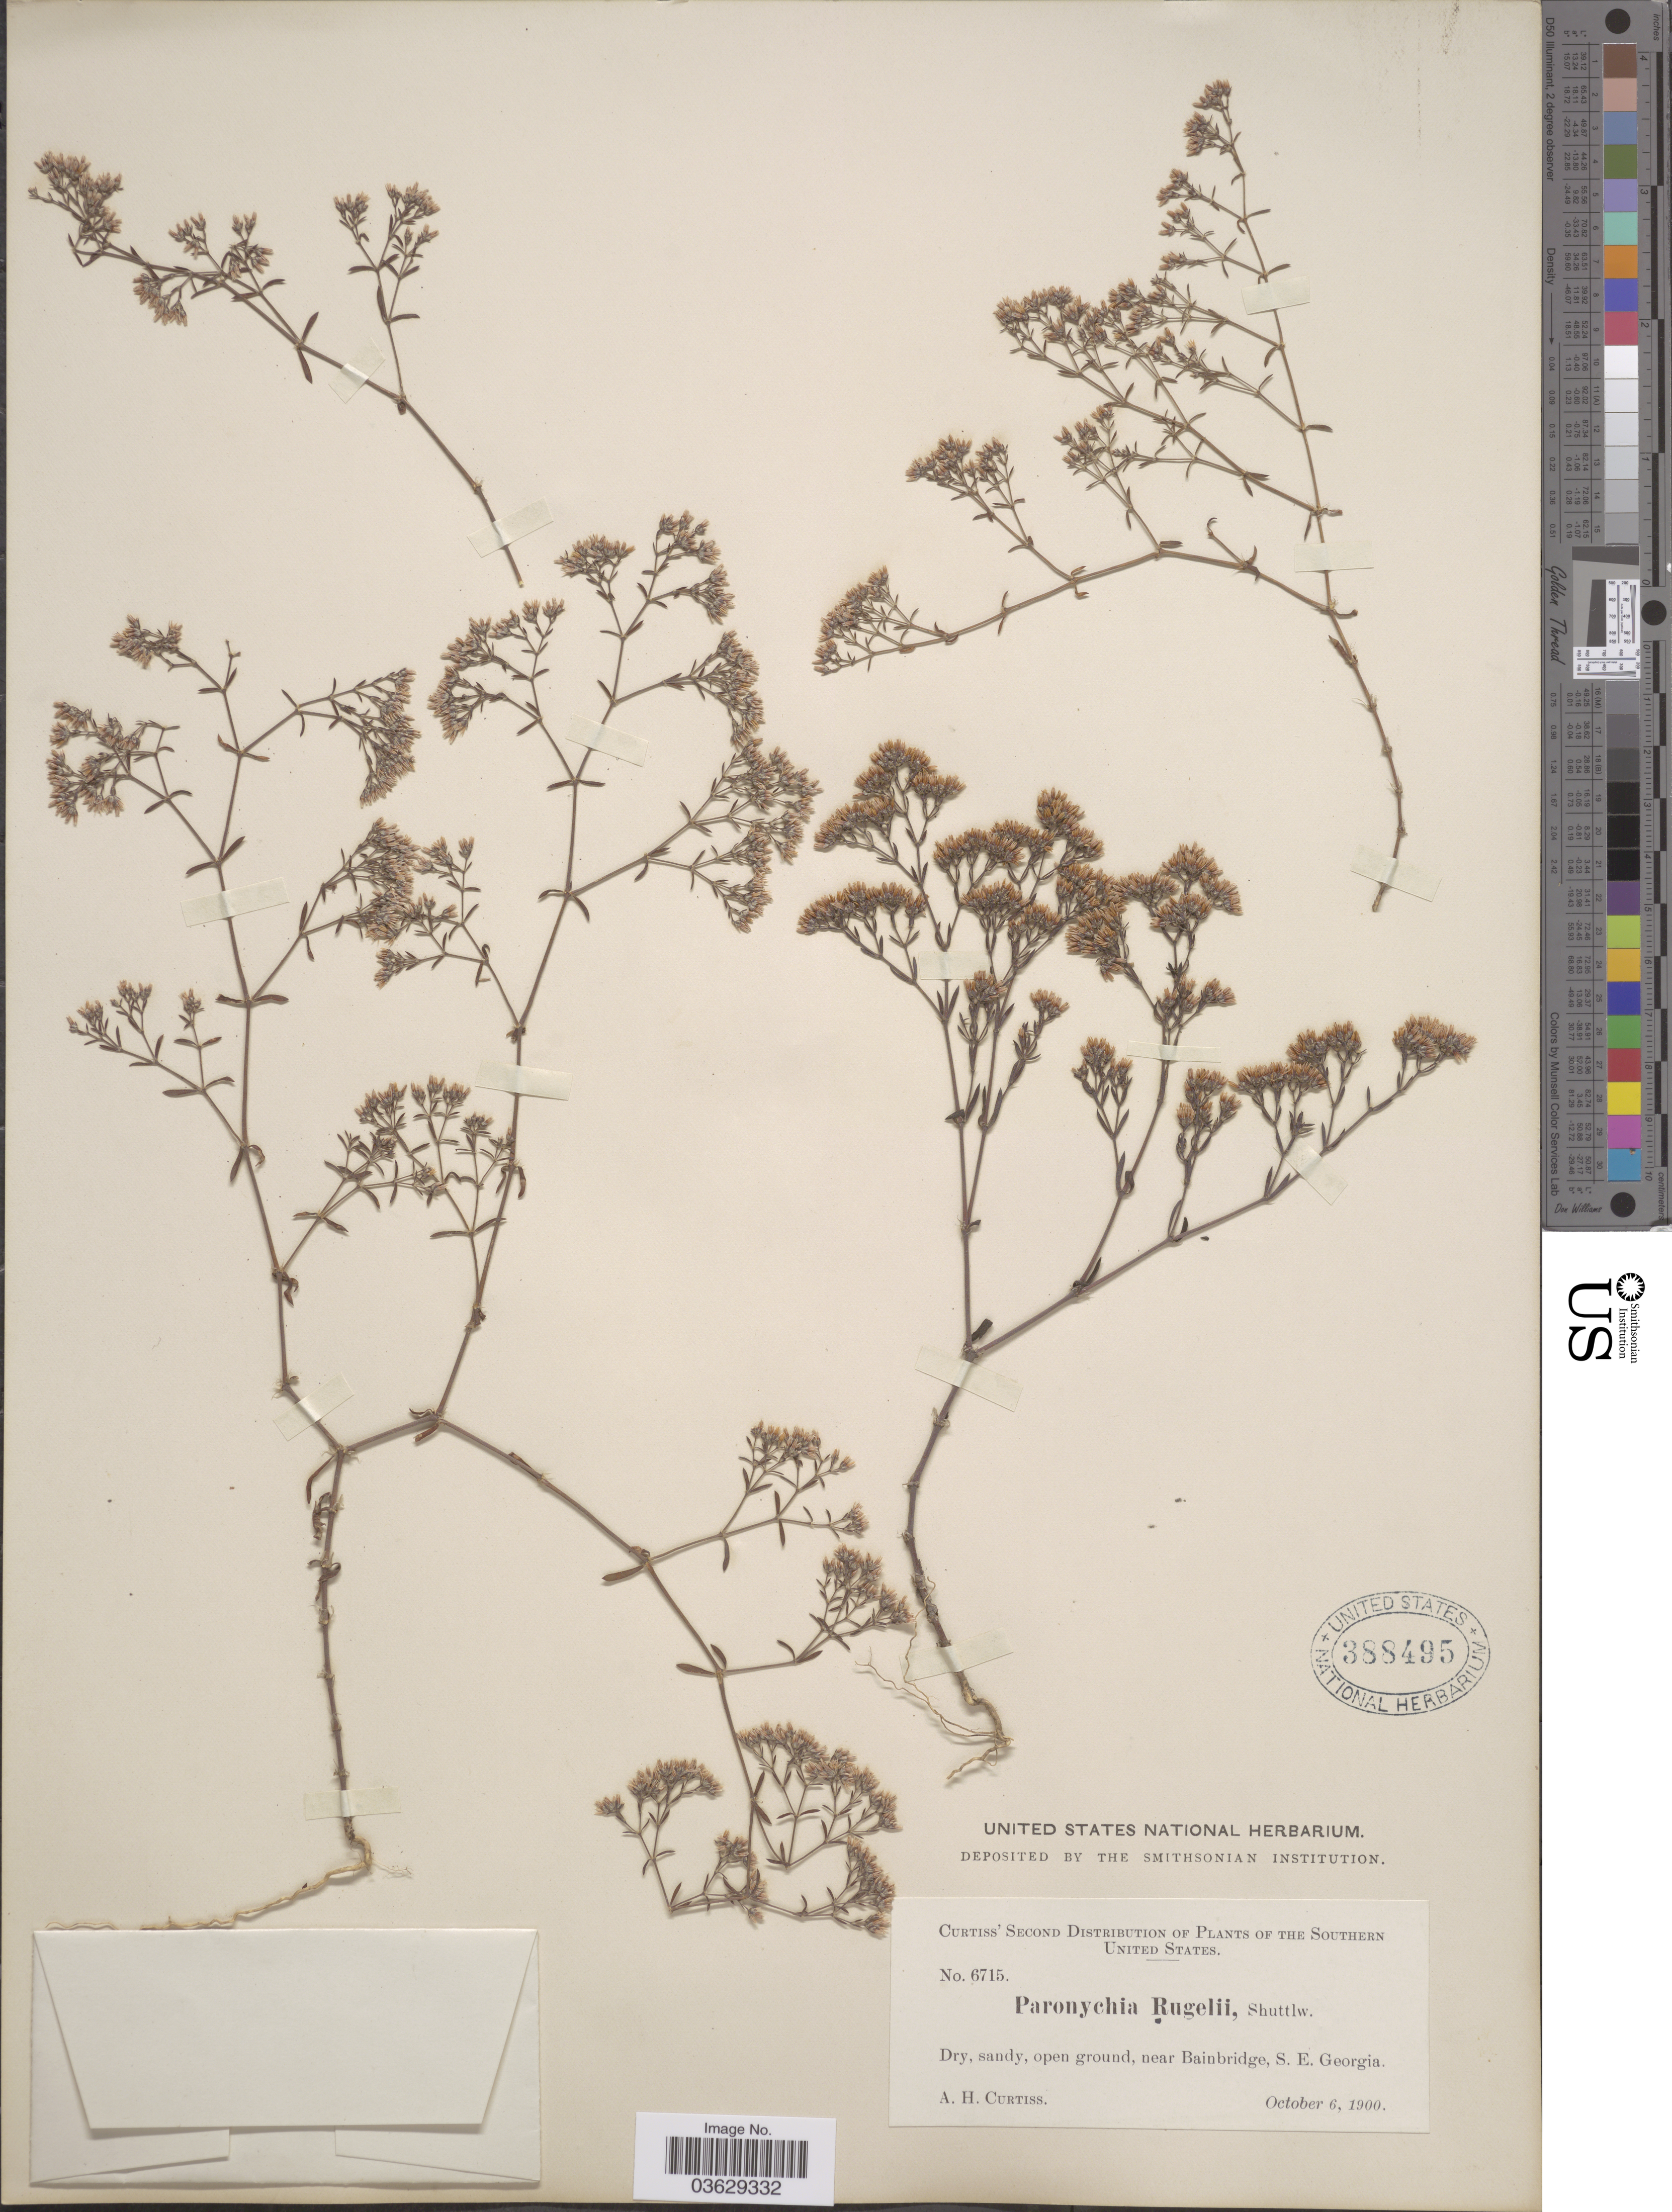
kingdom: Plantae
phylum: Tracheophyta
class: Magnoliopsida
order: Caryophyllales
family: Caryophyllaceae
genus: Paronychia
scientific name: Paronychia rugelii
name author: (Chapm.) Shuttlew. ex Chapm.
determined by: Strong, Mark T., (BOT), Smithsonian Institution - National Museum of Natural History (UNITED STATES)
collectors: A. H. Curtiss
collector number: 6715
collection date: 1900-10-06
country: United States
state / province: Georgia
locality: The Southern United States. Open ground, near Bainbridge, S.E. Georgia.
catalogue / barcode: US 388495